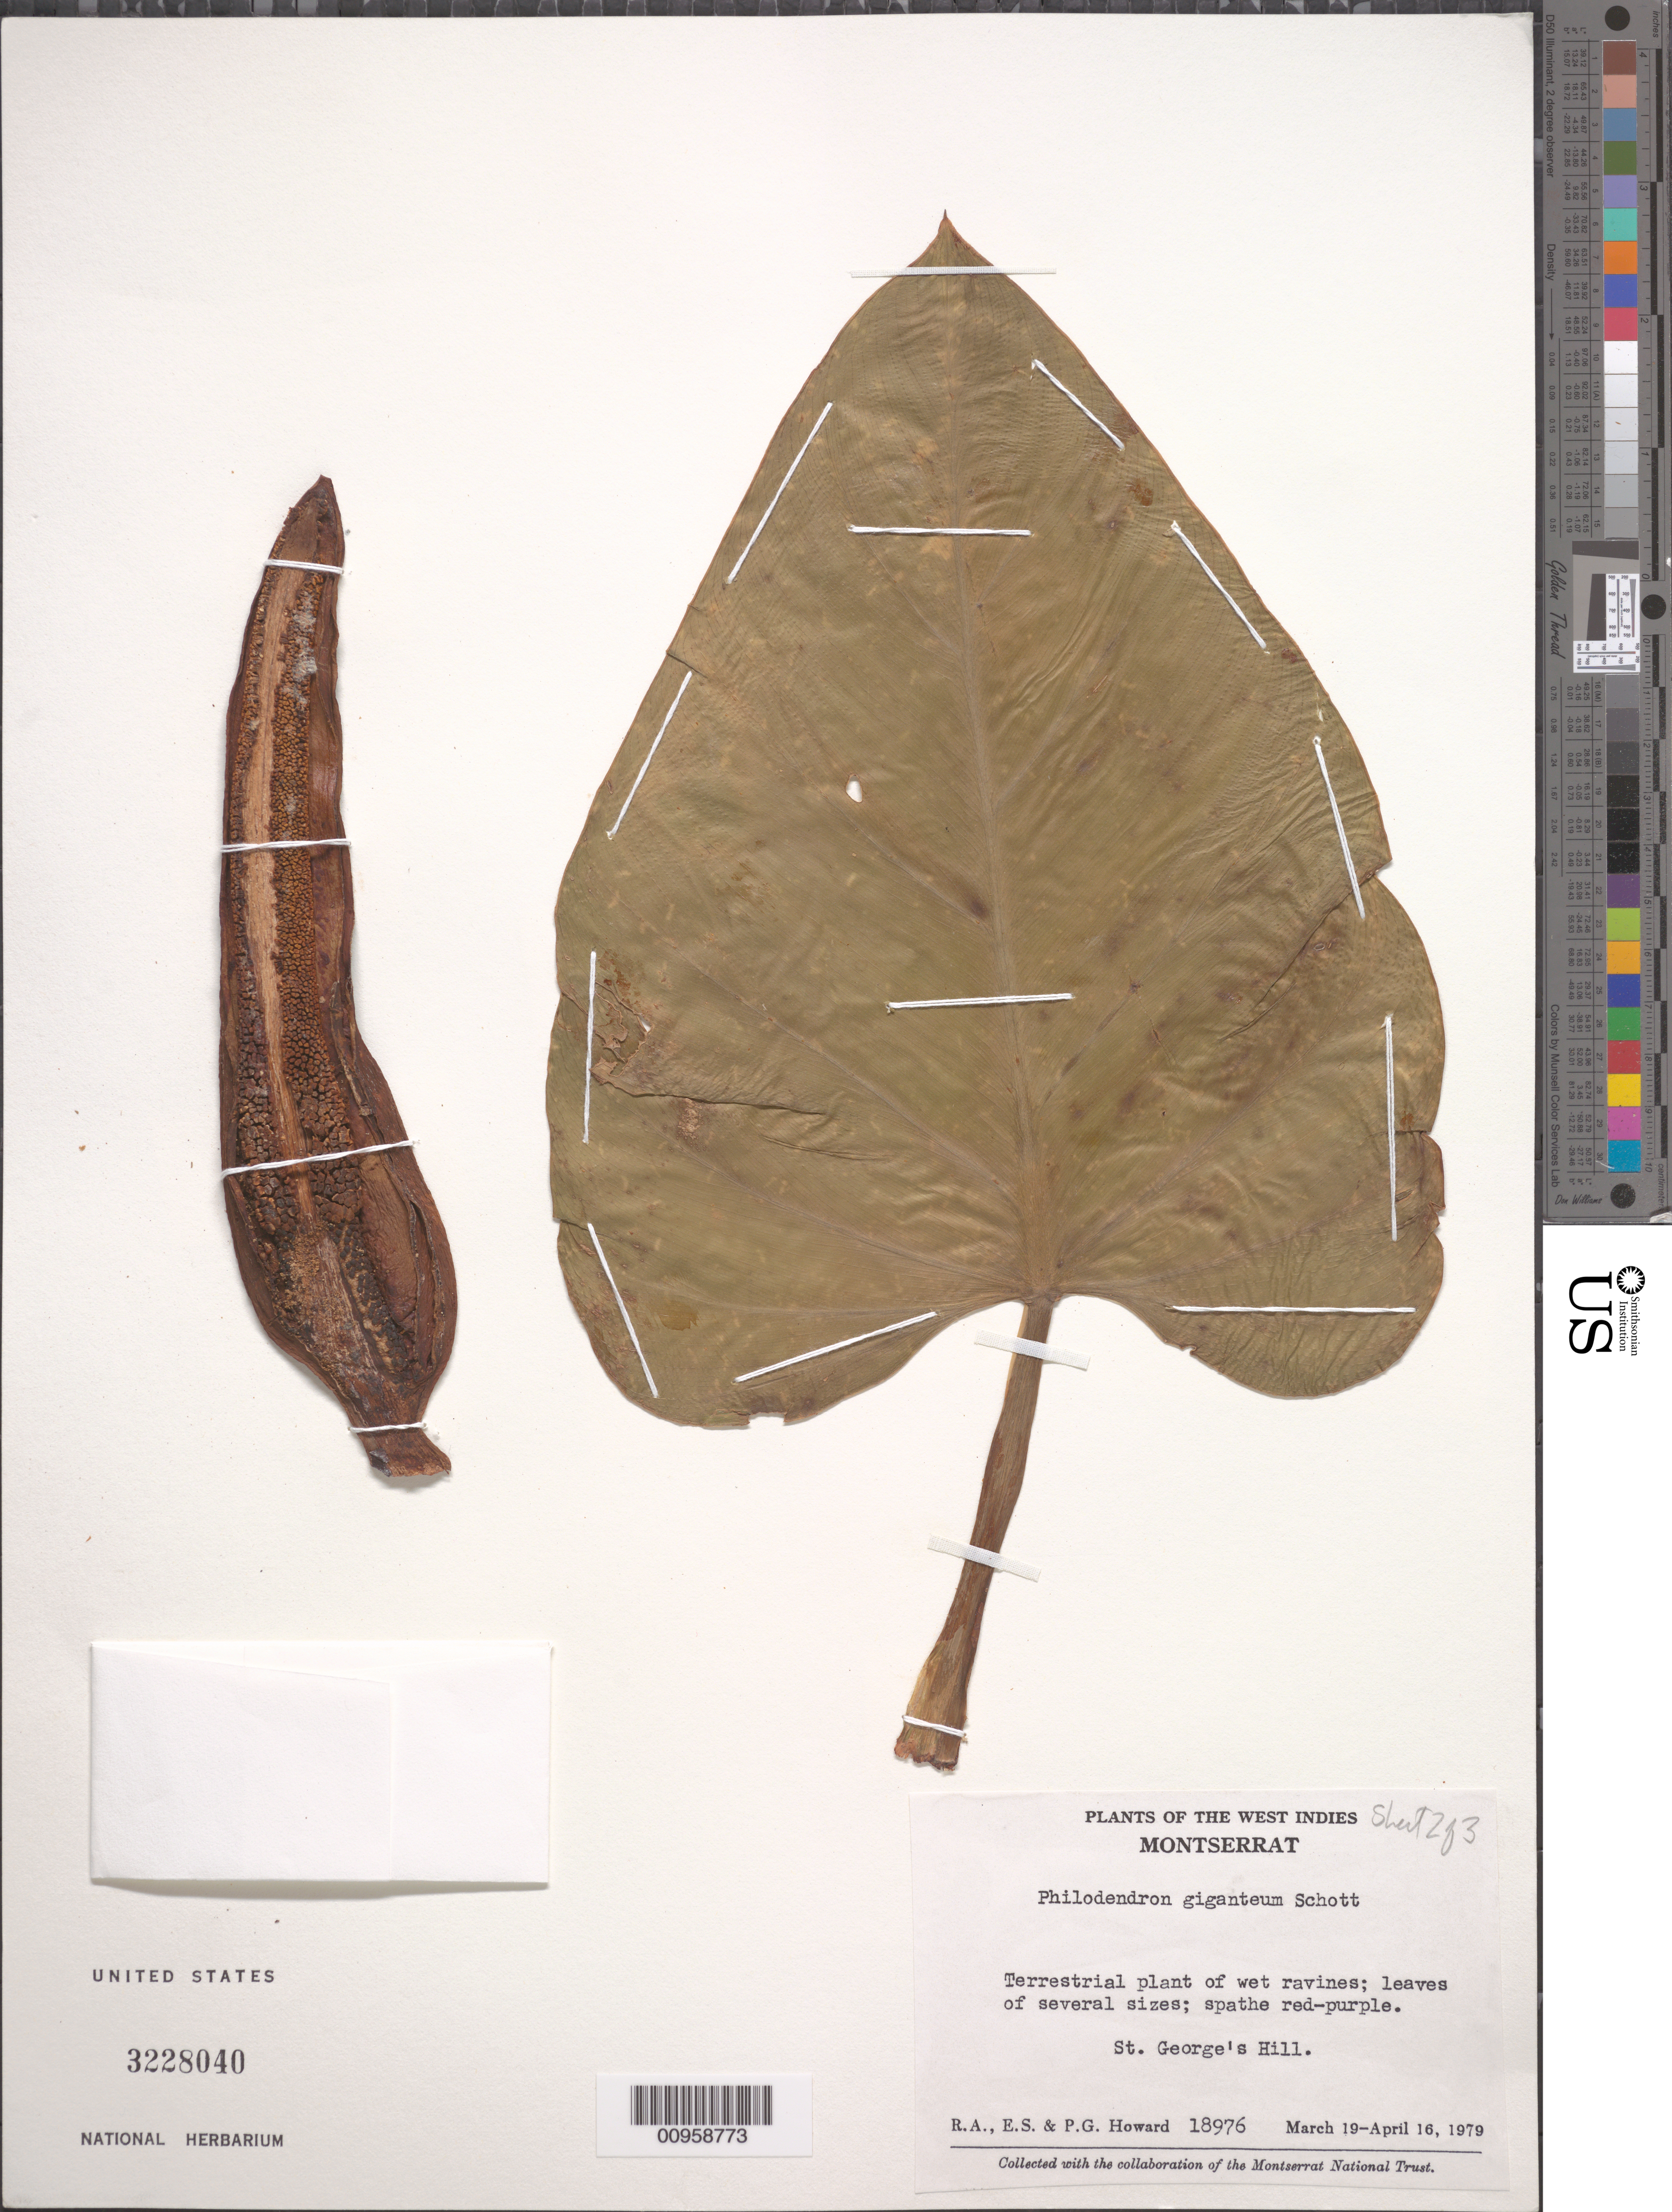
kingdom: Plantae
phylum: Tracheophyta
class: Liliopsida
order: Alismatales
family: Araceae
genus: Philodendron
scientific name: Philodendron giganteum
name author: Schott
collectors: R. A. Howard, E. S. Howard & P. Howard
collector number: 18976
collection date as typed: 19 Mar 1979 to 16 Apr 1979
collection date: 1979-03-19/1979-04-16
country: Montserrat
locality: St george's hill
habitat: Wet ravines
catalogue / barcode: US 3228040